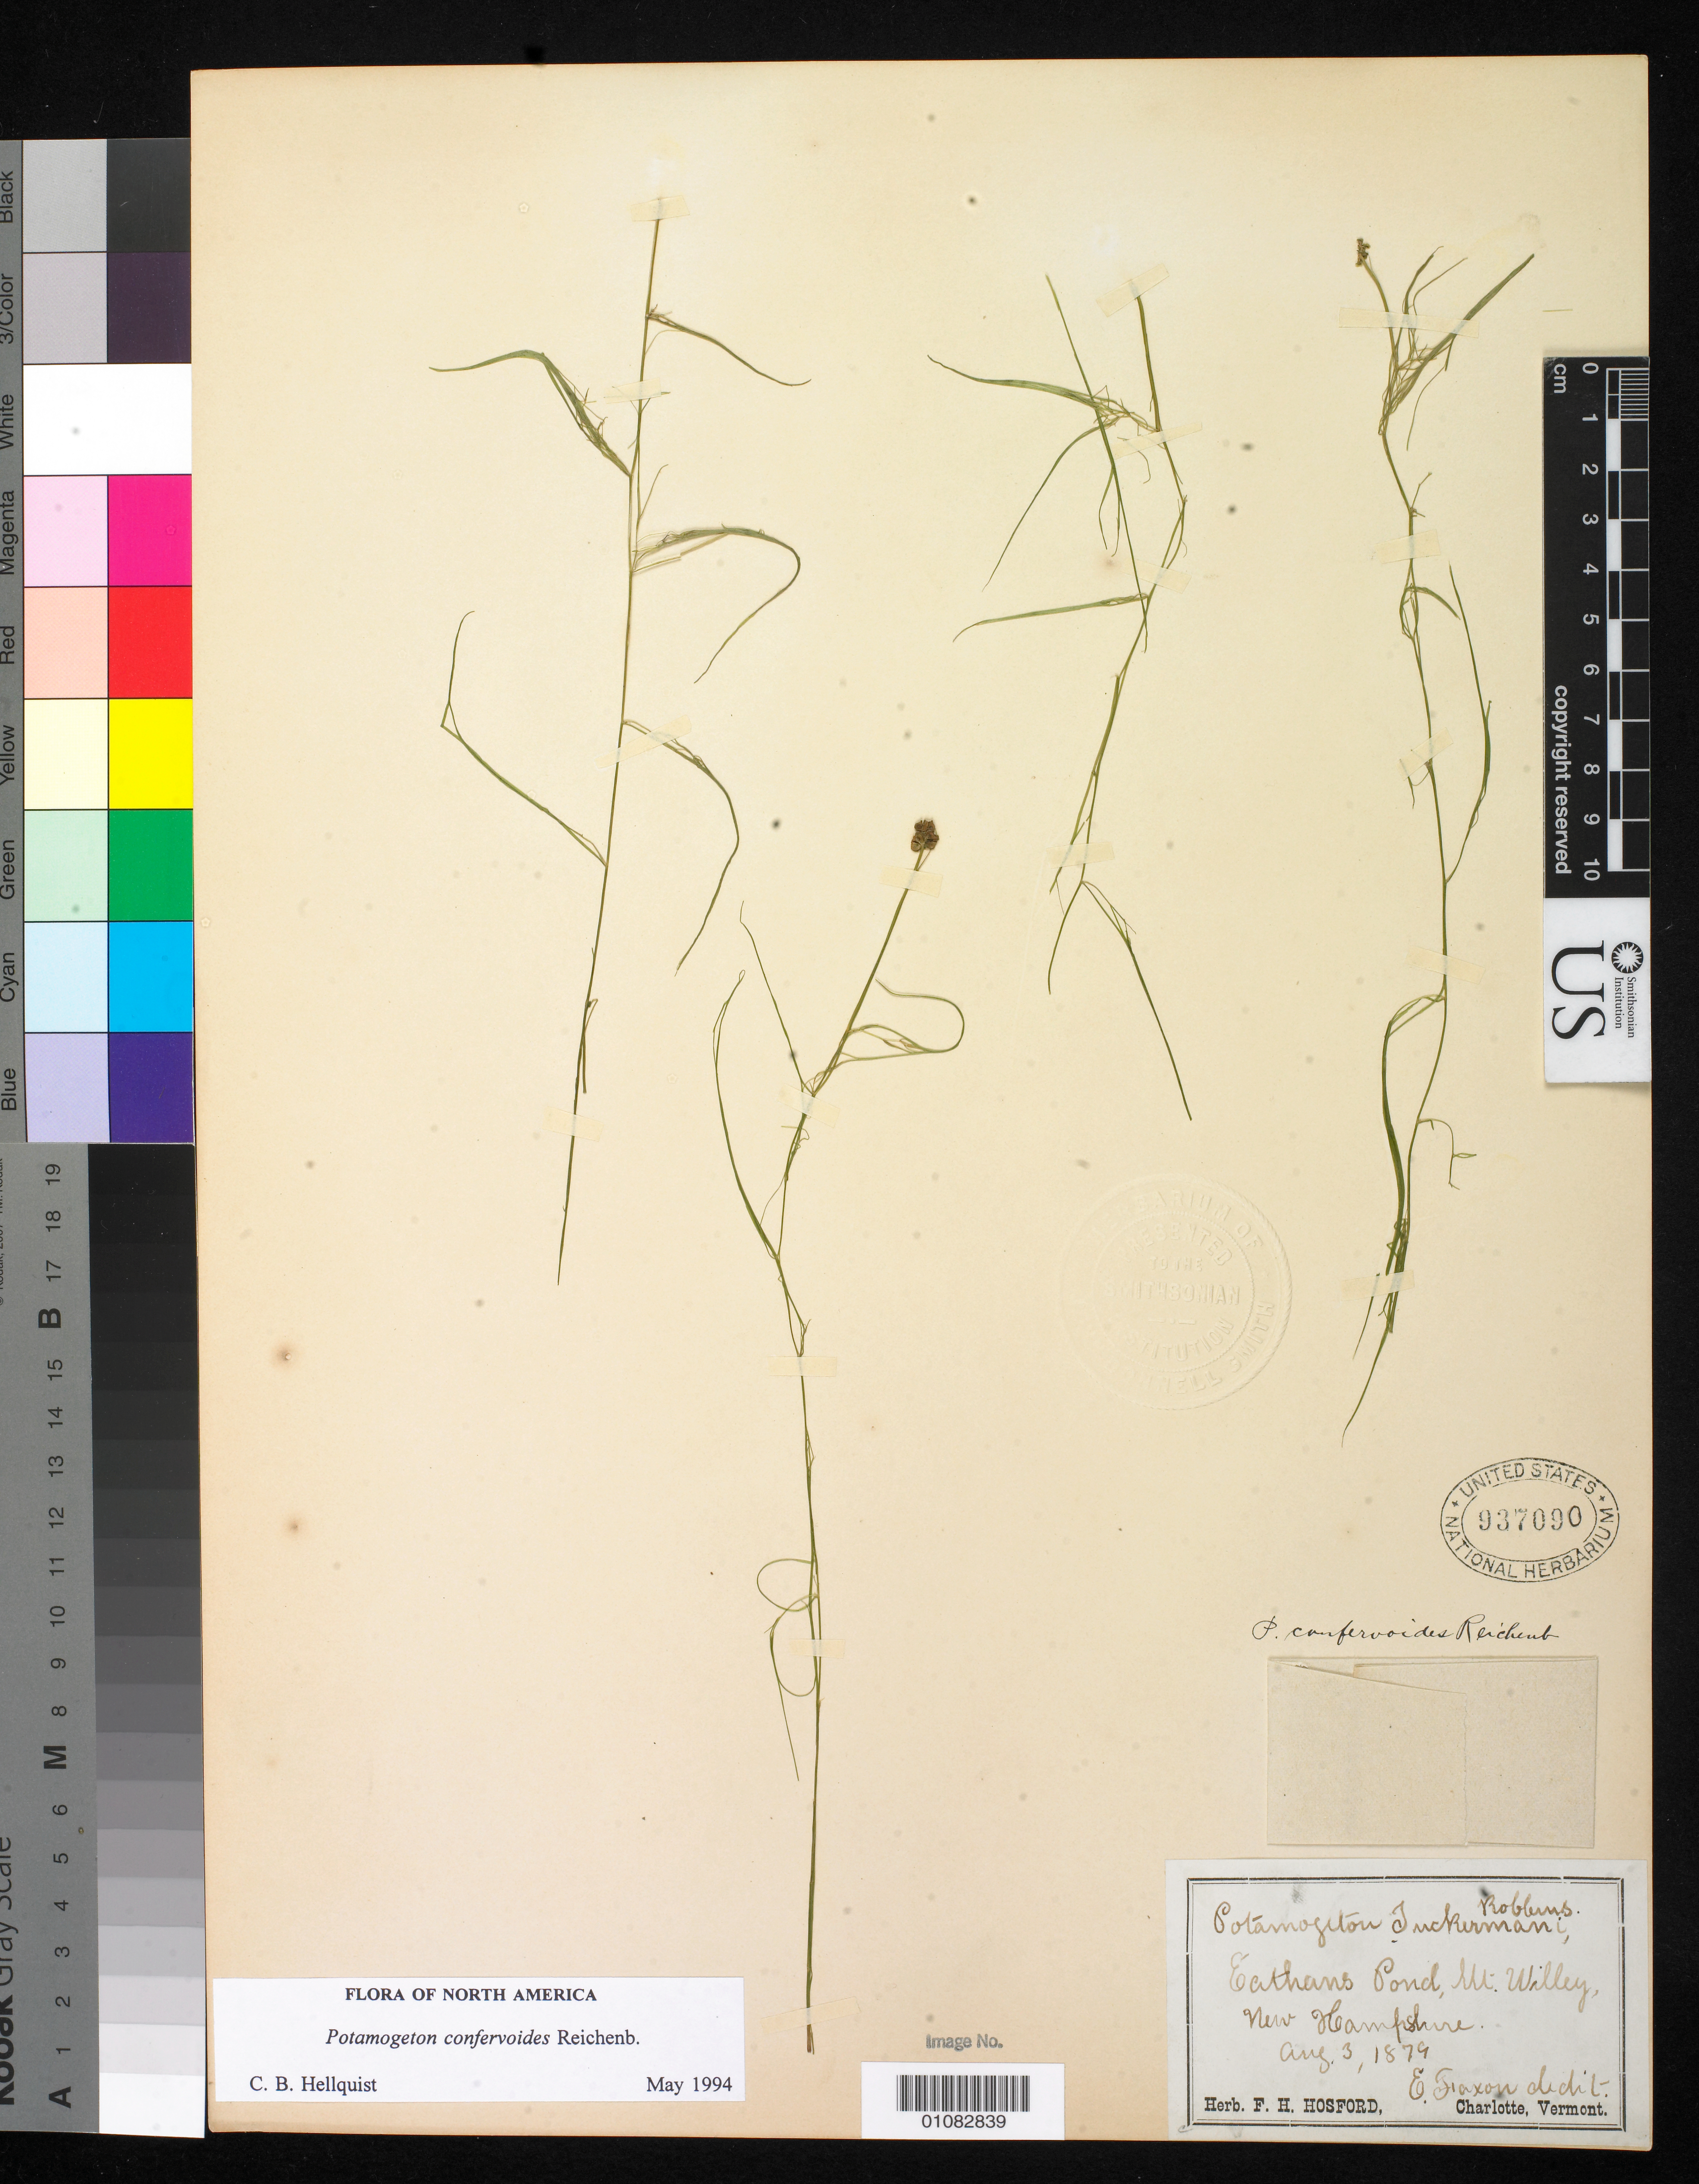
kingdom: Plantae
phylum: Tracheophyta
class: Liliopsida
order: Alismatales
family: Potamogetonaceae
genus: Potamogeton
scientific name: Potamogeton confervoides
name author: Rchb.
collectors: E. Faxon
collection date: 1879-08-03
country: United States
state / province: New Hampshire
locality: Mt. Willey, Ethan's Pond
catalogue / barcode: US 937090